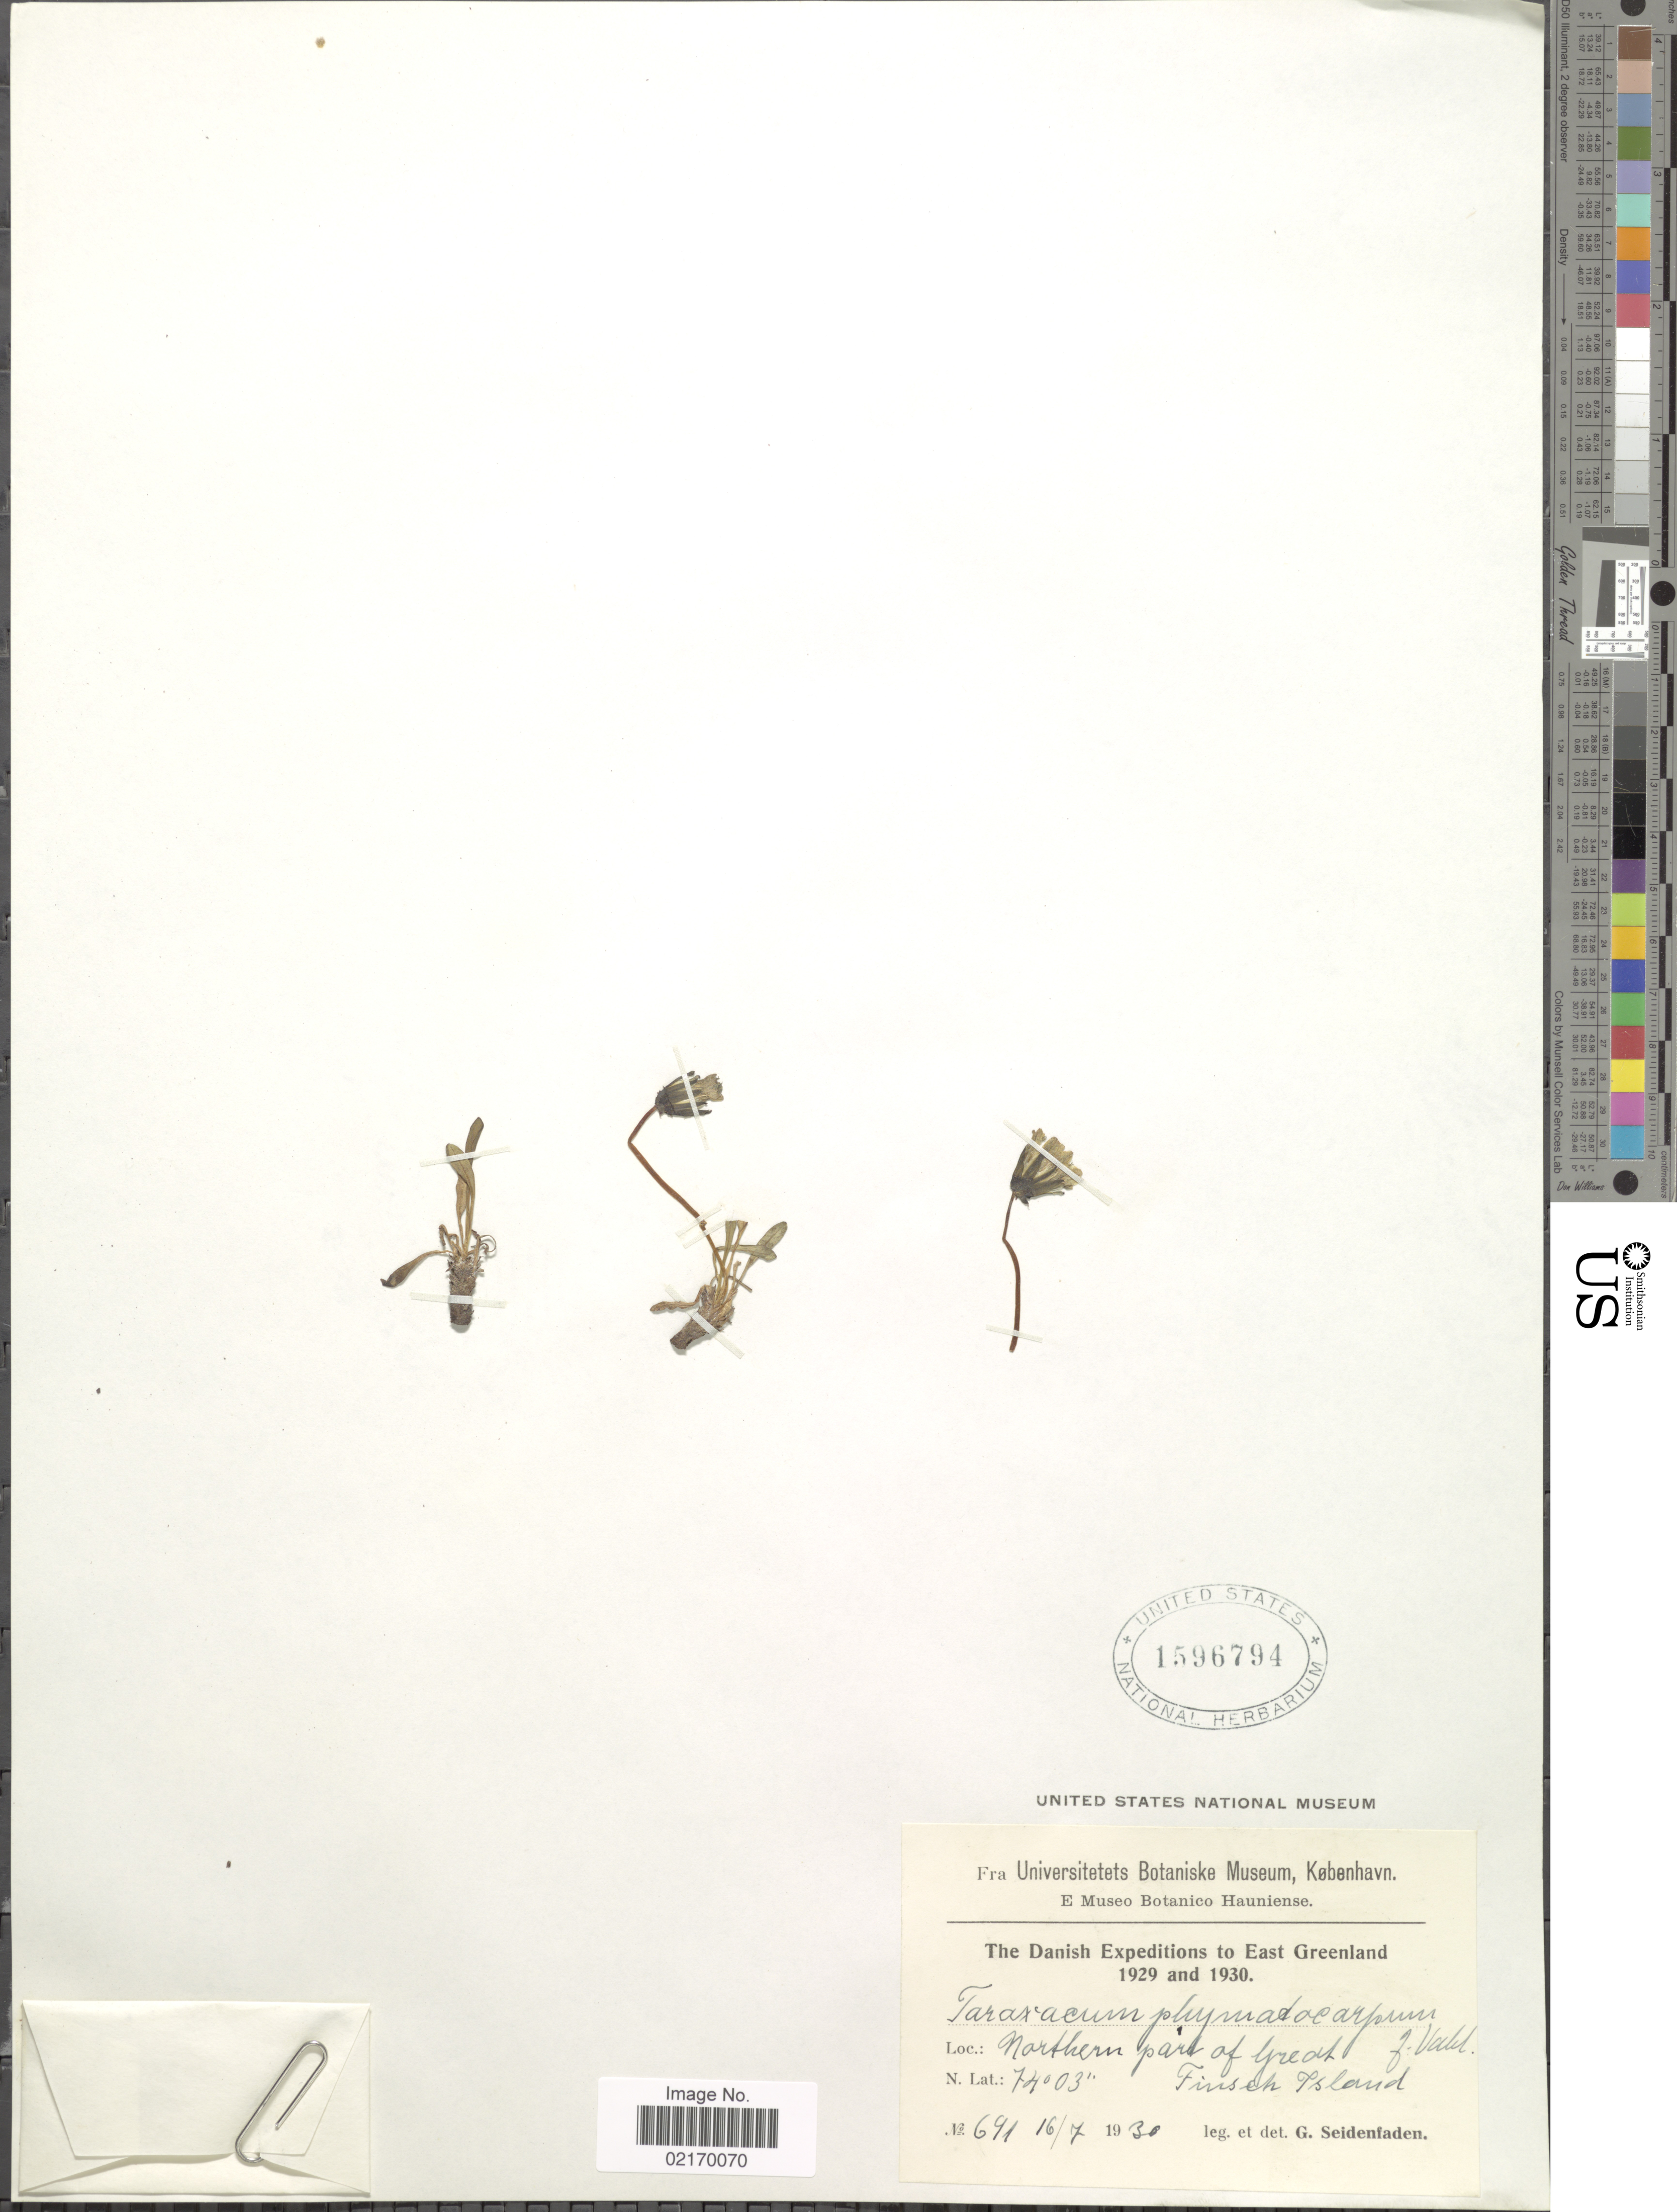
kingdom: Plantae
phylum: Tracheophyta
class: Magnoliopsida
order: Asterales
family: Asteraceae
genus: Taraxacum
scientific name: Taraxacum phymatocarpum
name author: J. Vahl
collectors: G. Seidenfaden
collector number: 691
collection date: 1930-07-16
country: Greenland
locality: Danisch to East Greanland, Northern part of Great Finsch Island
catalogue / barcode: US 1596794